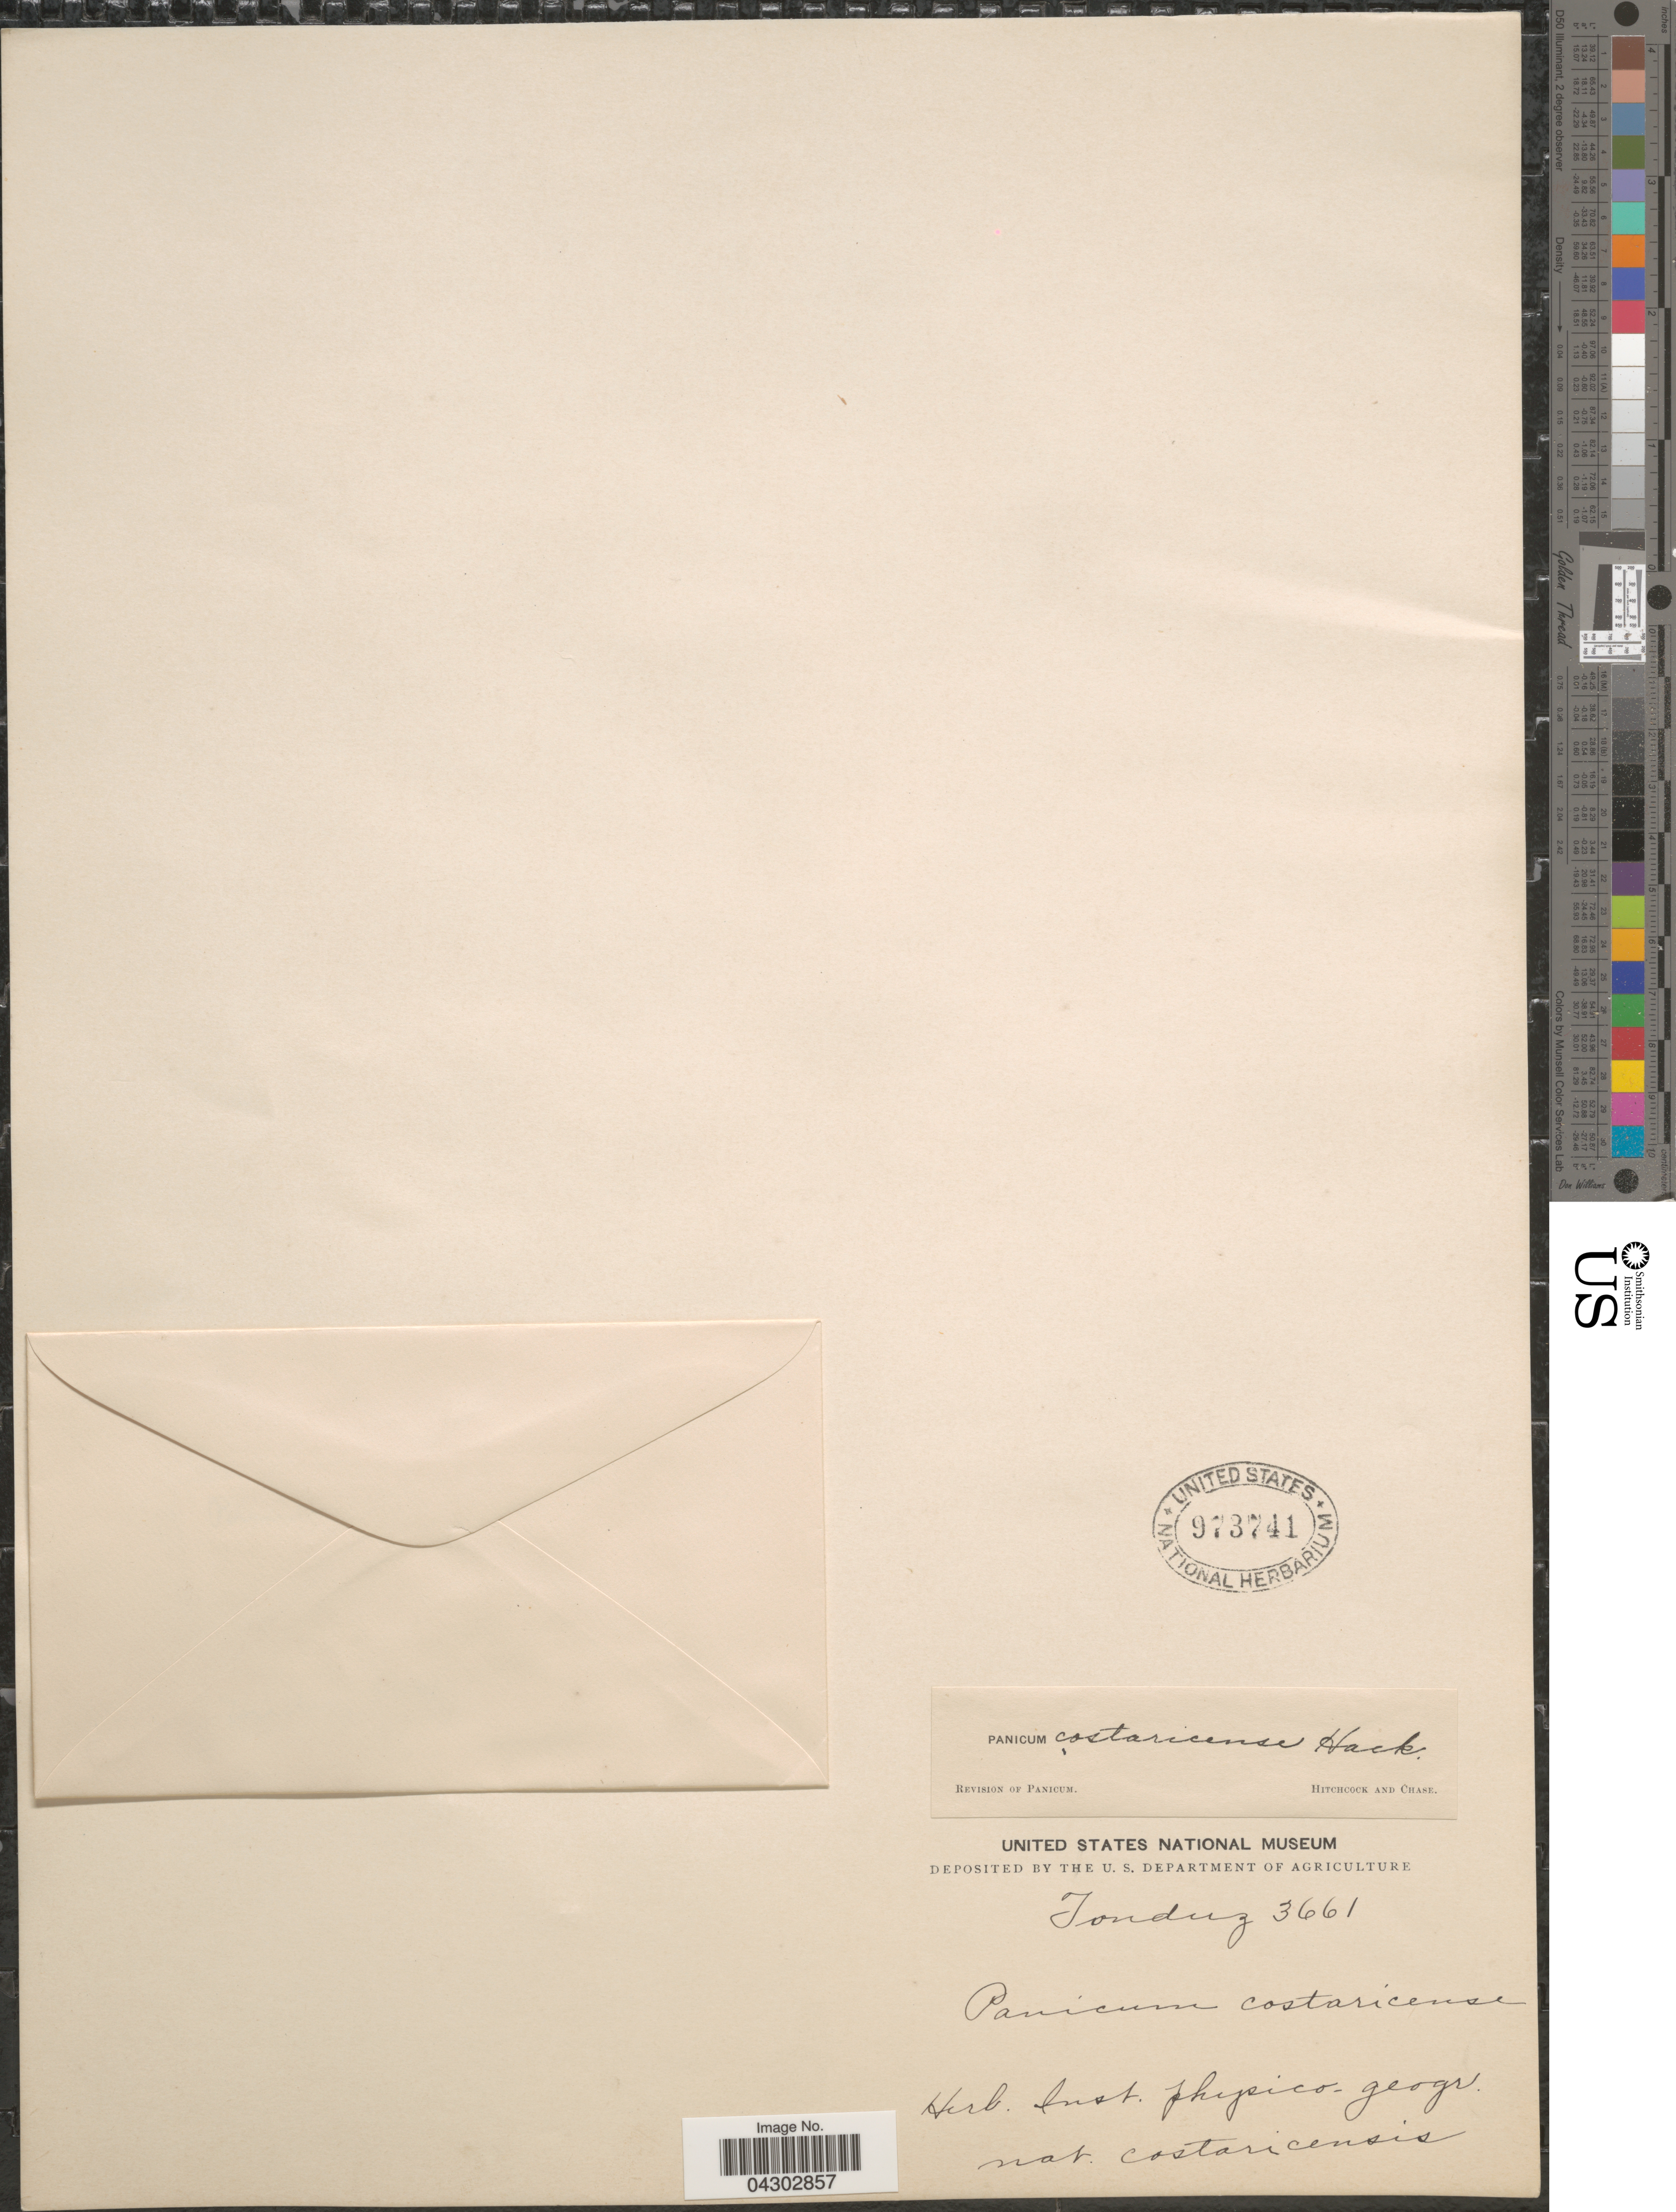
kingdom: Plantae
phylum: Tracheophyta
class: Liliopsida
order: Poales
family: Poaceae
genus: Panicum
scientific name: Panicum haenkeanum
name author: J. Presl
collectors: Tonduz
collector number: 3661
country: Costa Rica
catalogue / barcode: US 973741